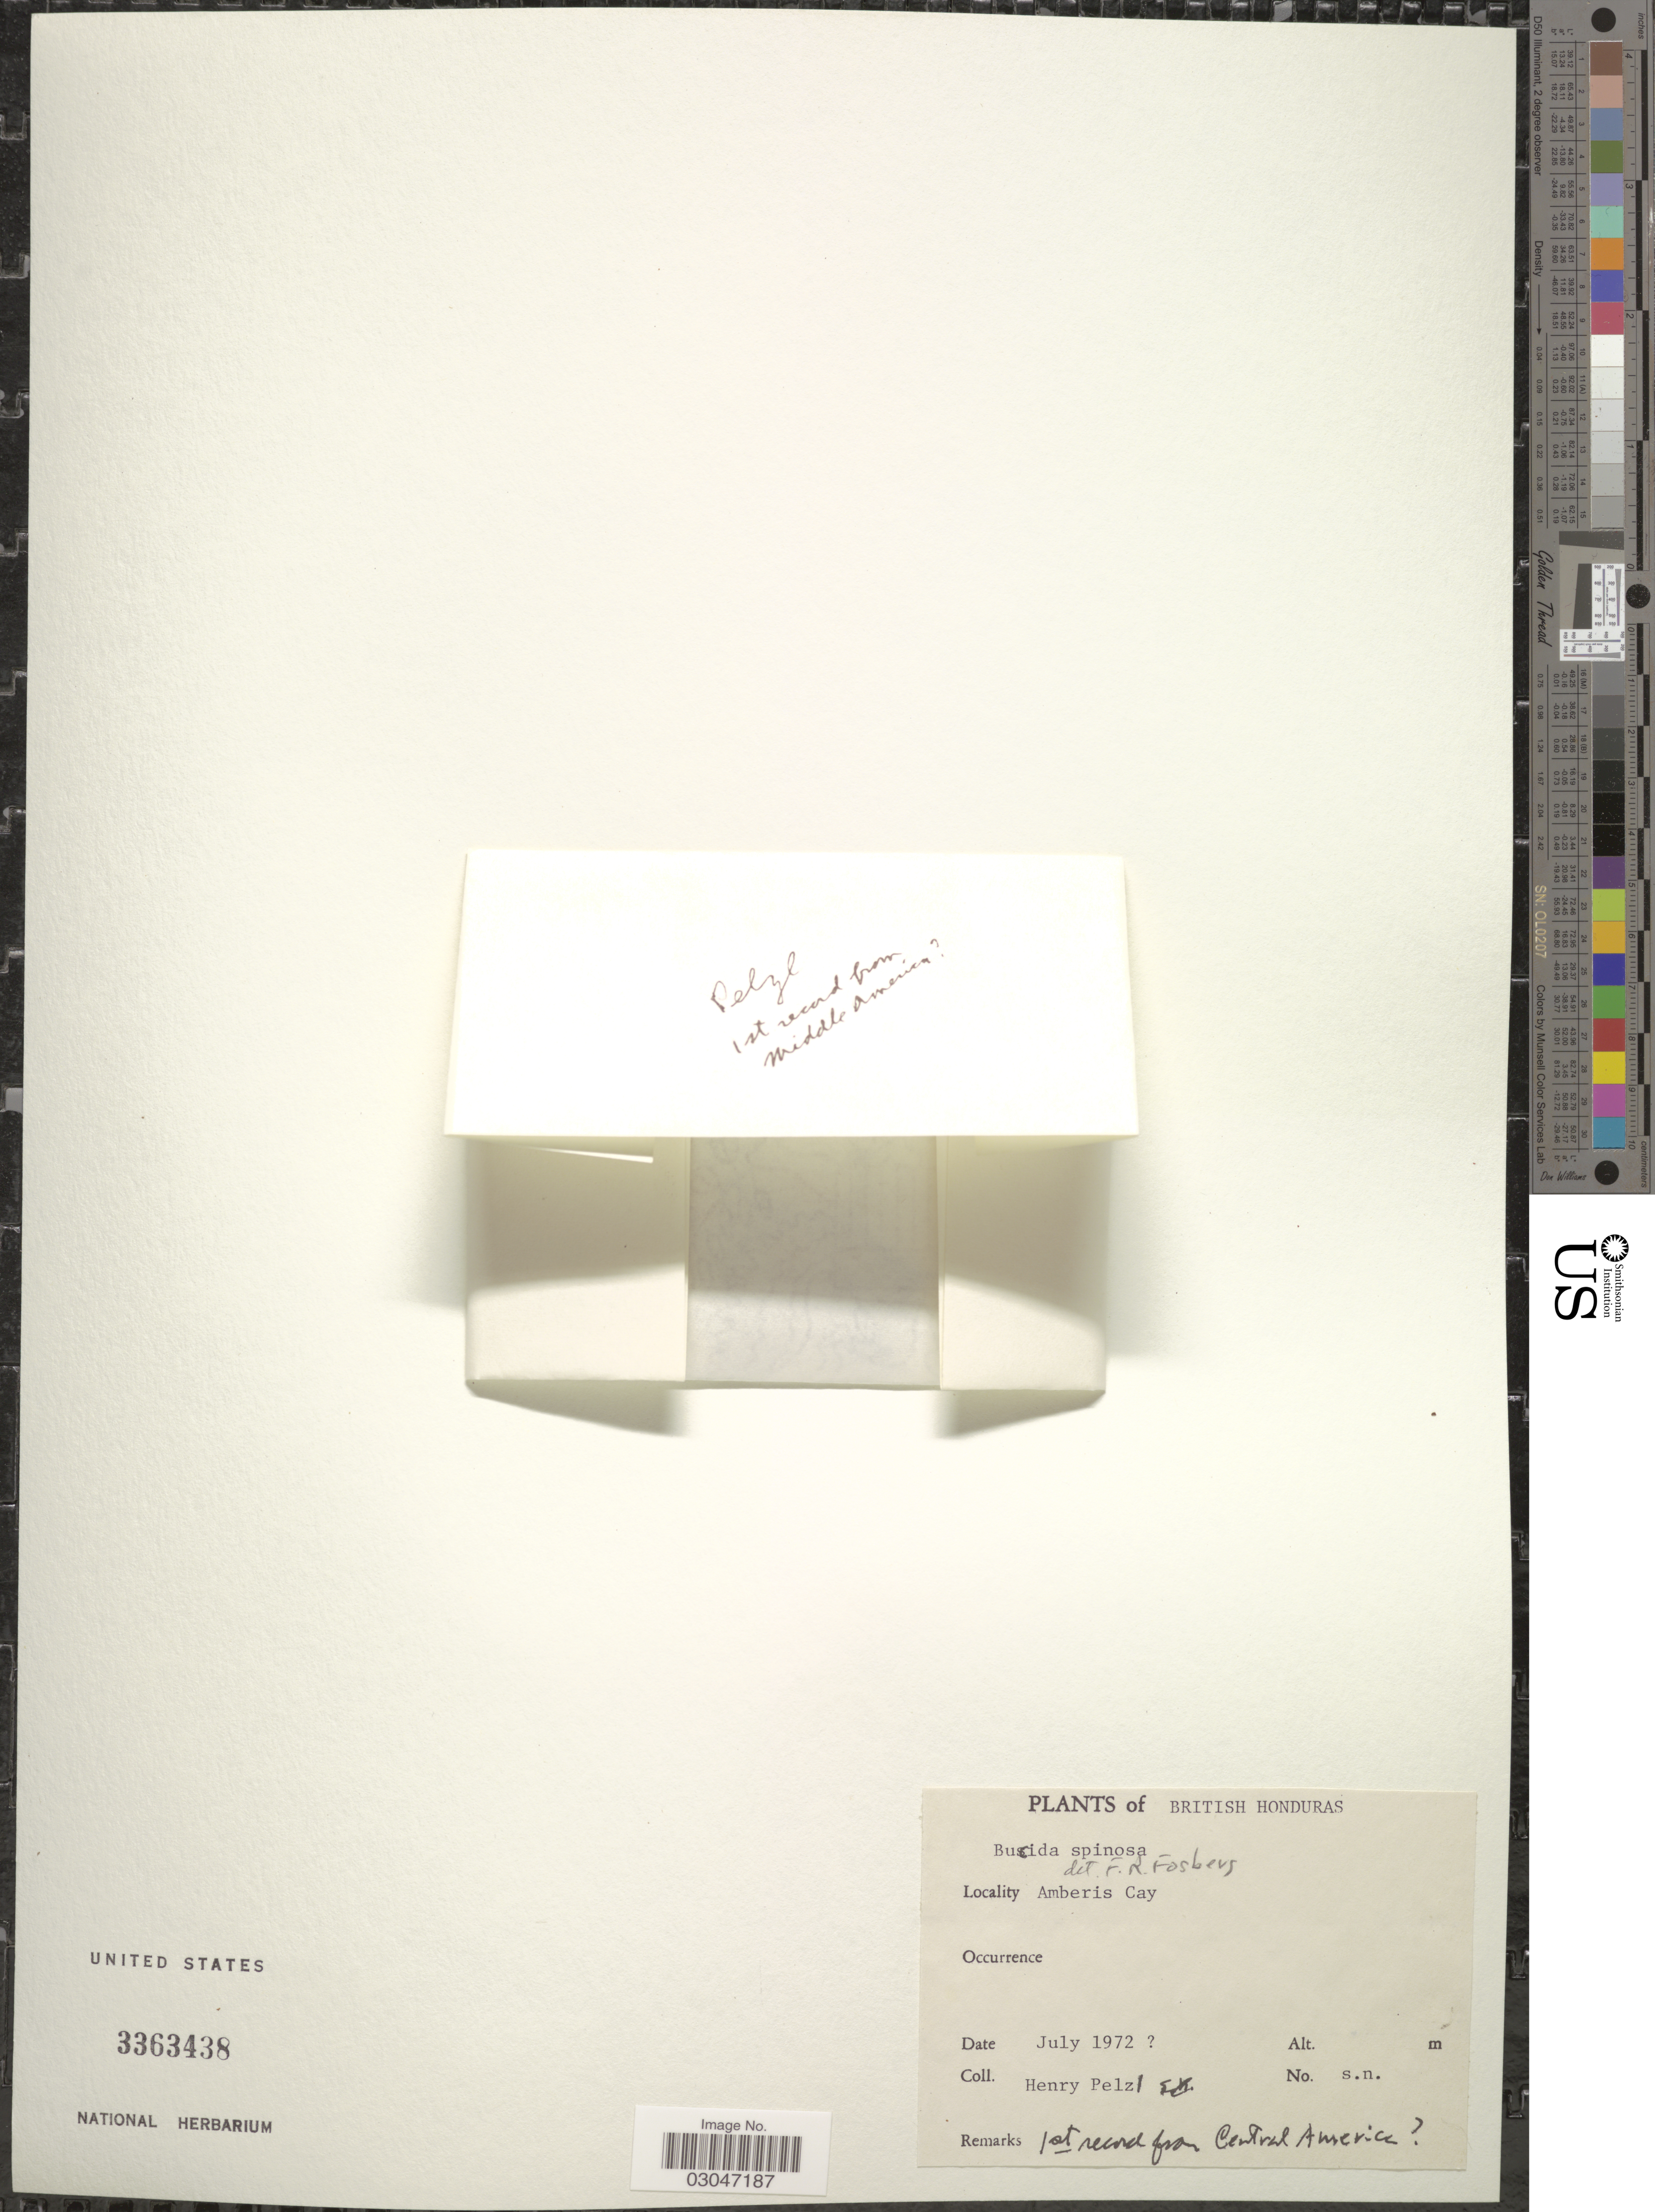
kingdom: Plantae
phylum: Tracheophyta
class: Magnoliopsida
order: Myrtales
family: Combretaceae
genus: Terminalia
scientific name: Terminalia molinetii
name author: M. Gómez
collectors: H. Pelz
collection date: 1972-07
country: Belize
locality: British Honduras, Amberis Cay.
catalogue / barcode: US 3363438